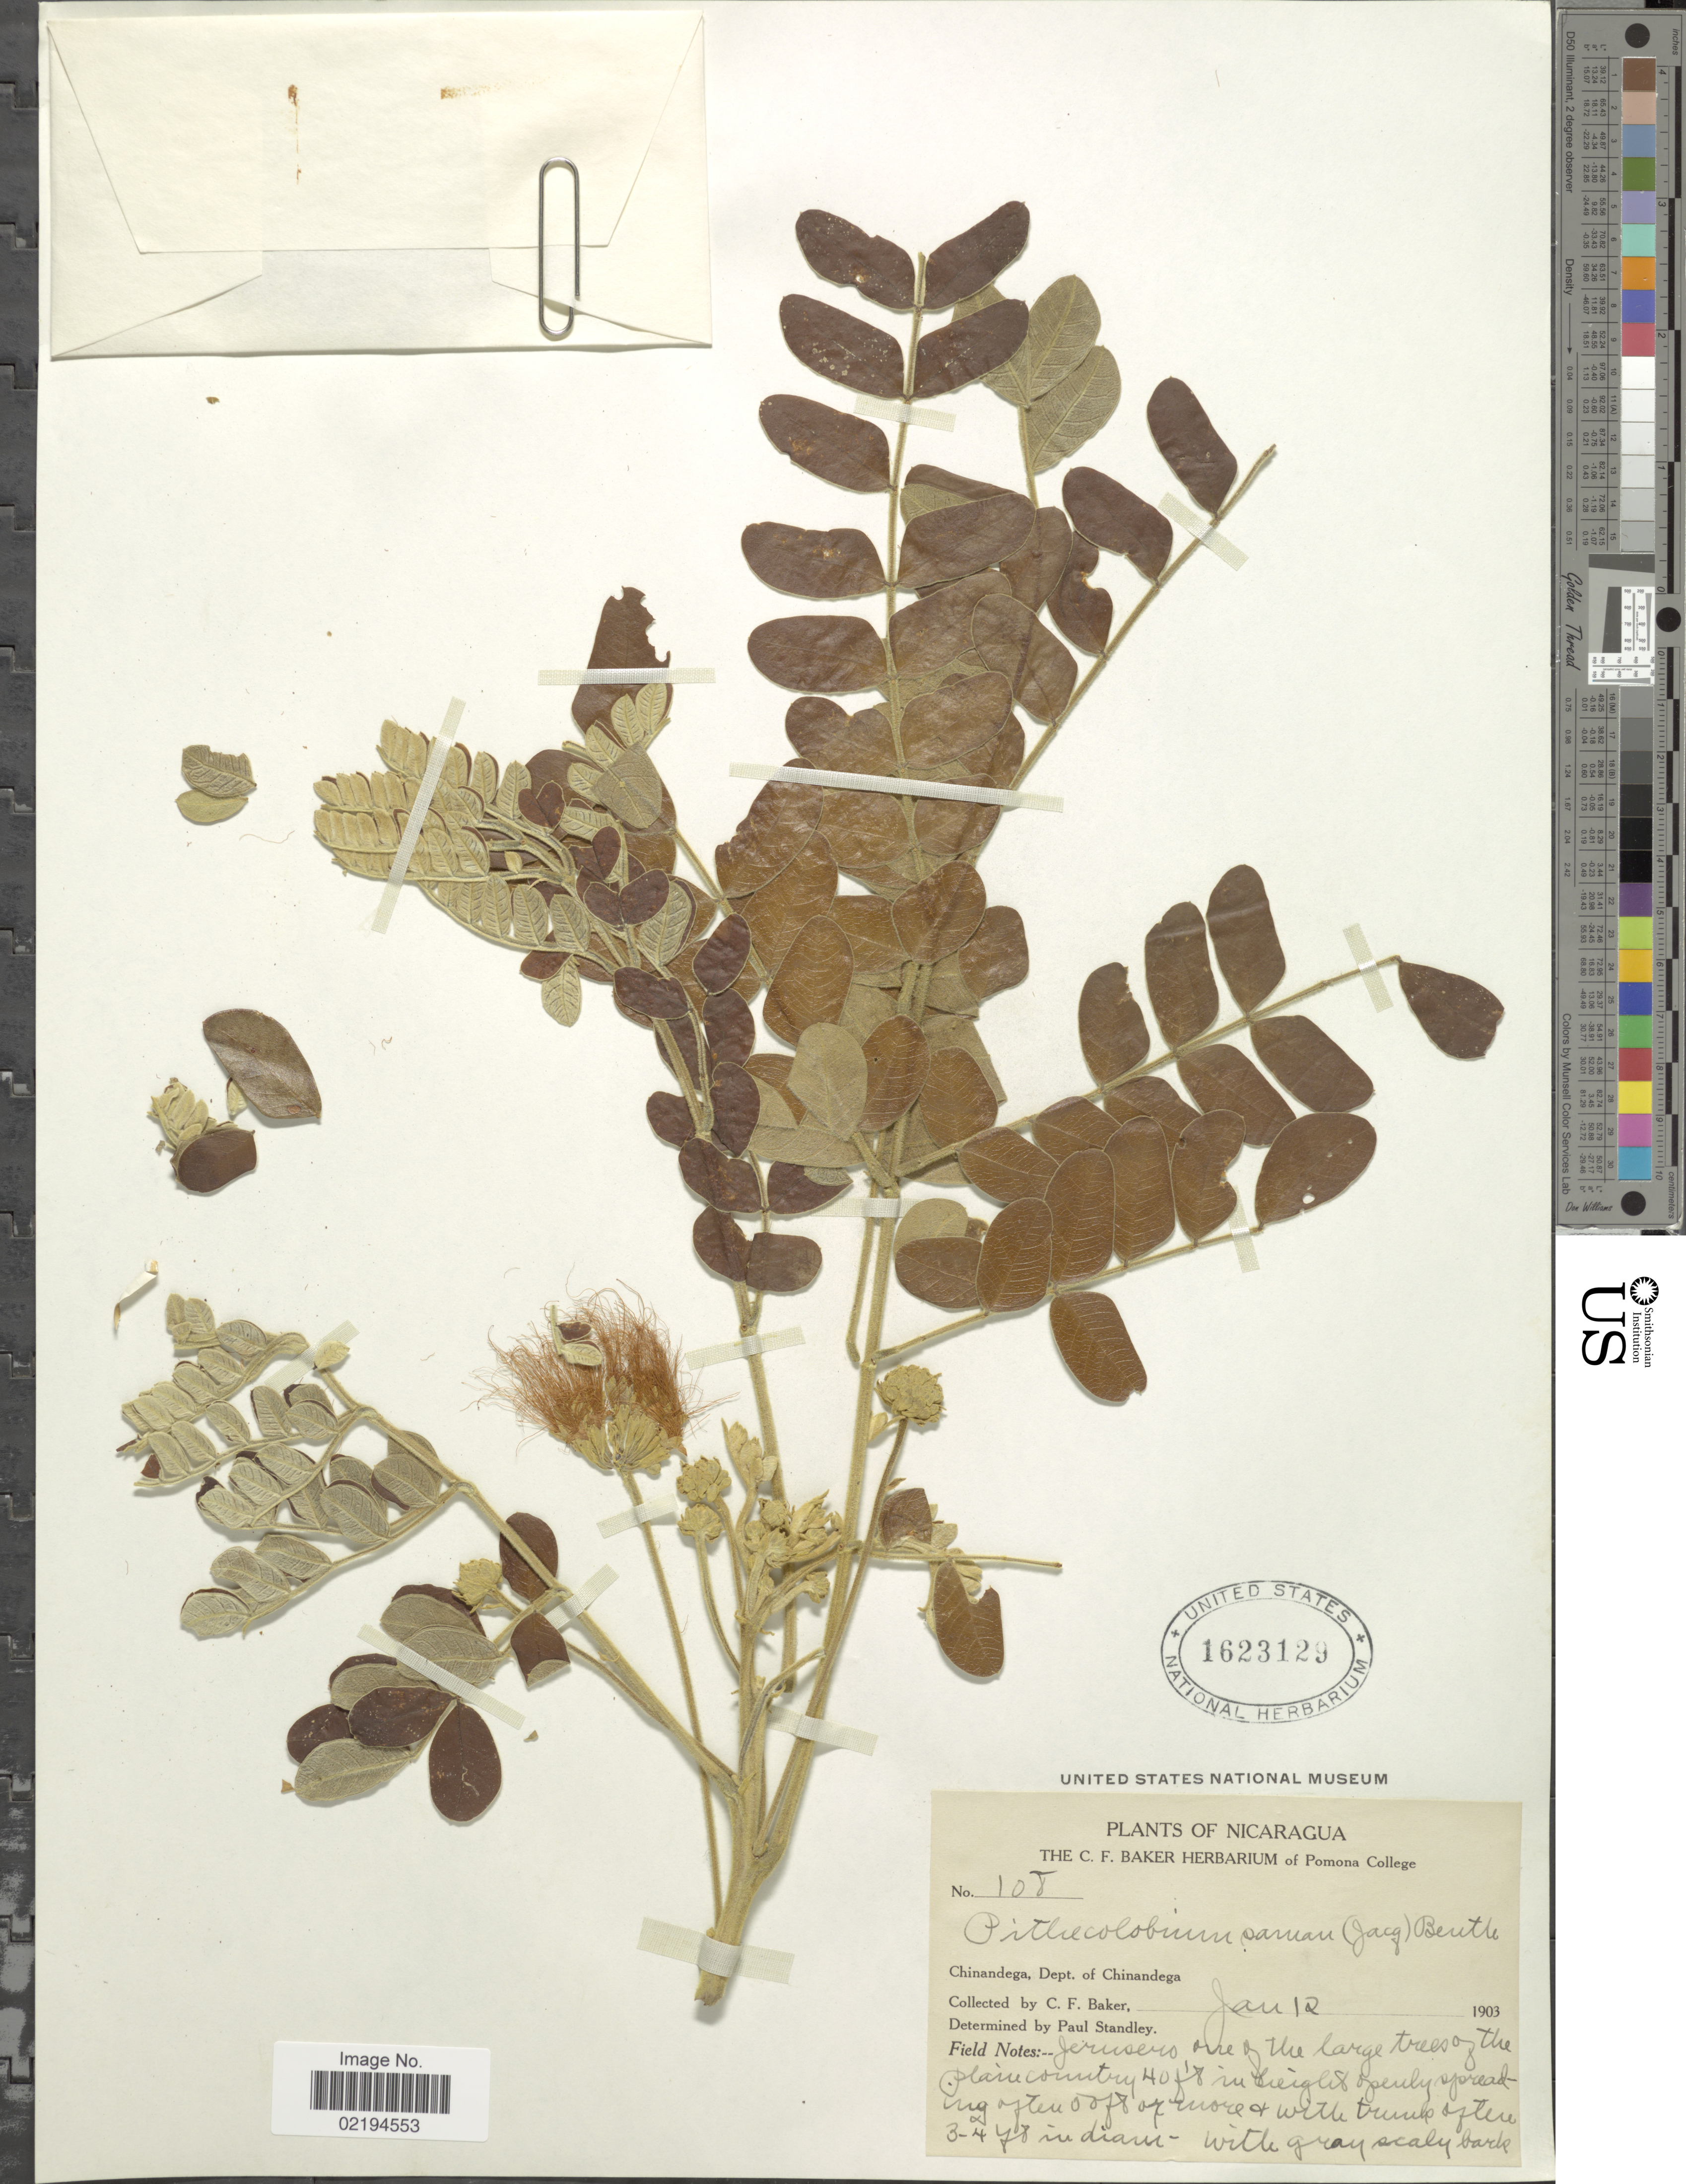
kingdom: Plantae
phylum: Tracheophyta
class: Magnoliopsida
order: Fabales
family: Fabaceae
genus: Samanea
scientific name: Samanea saman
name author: (Jacq.) Merr.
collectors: C. F. Baker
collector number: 108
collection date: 1903-01-12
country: Nicaragua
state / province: Chinandega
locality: Chinandega.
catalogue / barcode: US 1623129